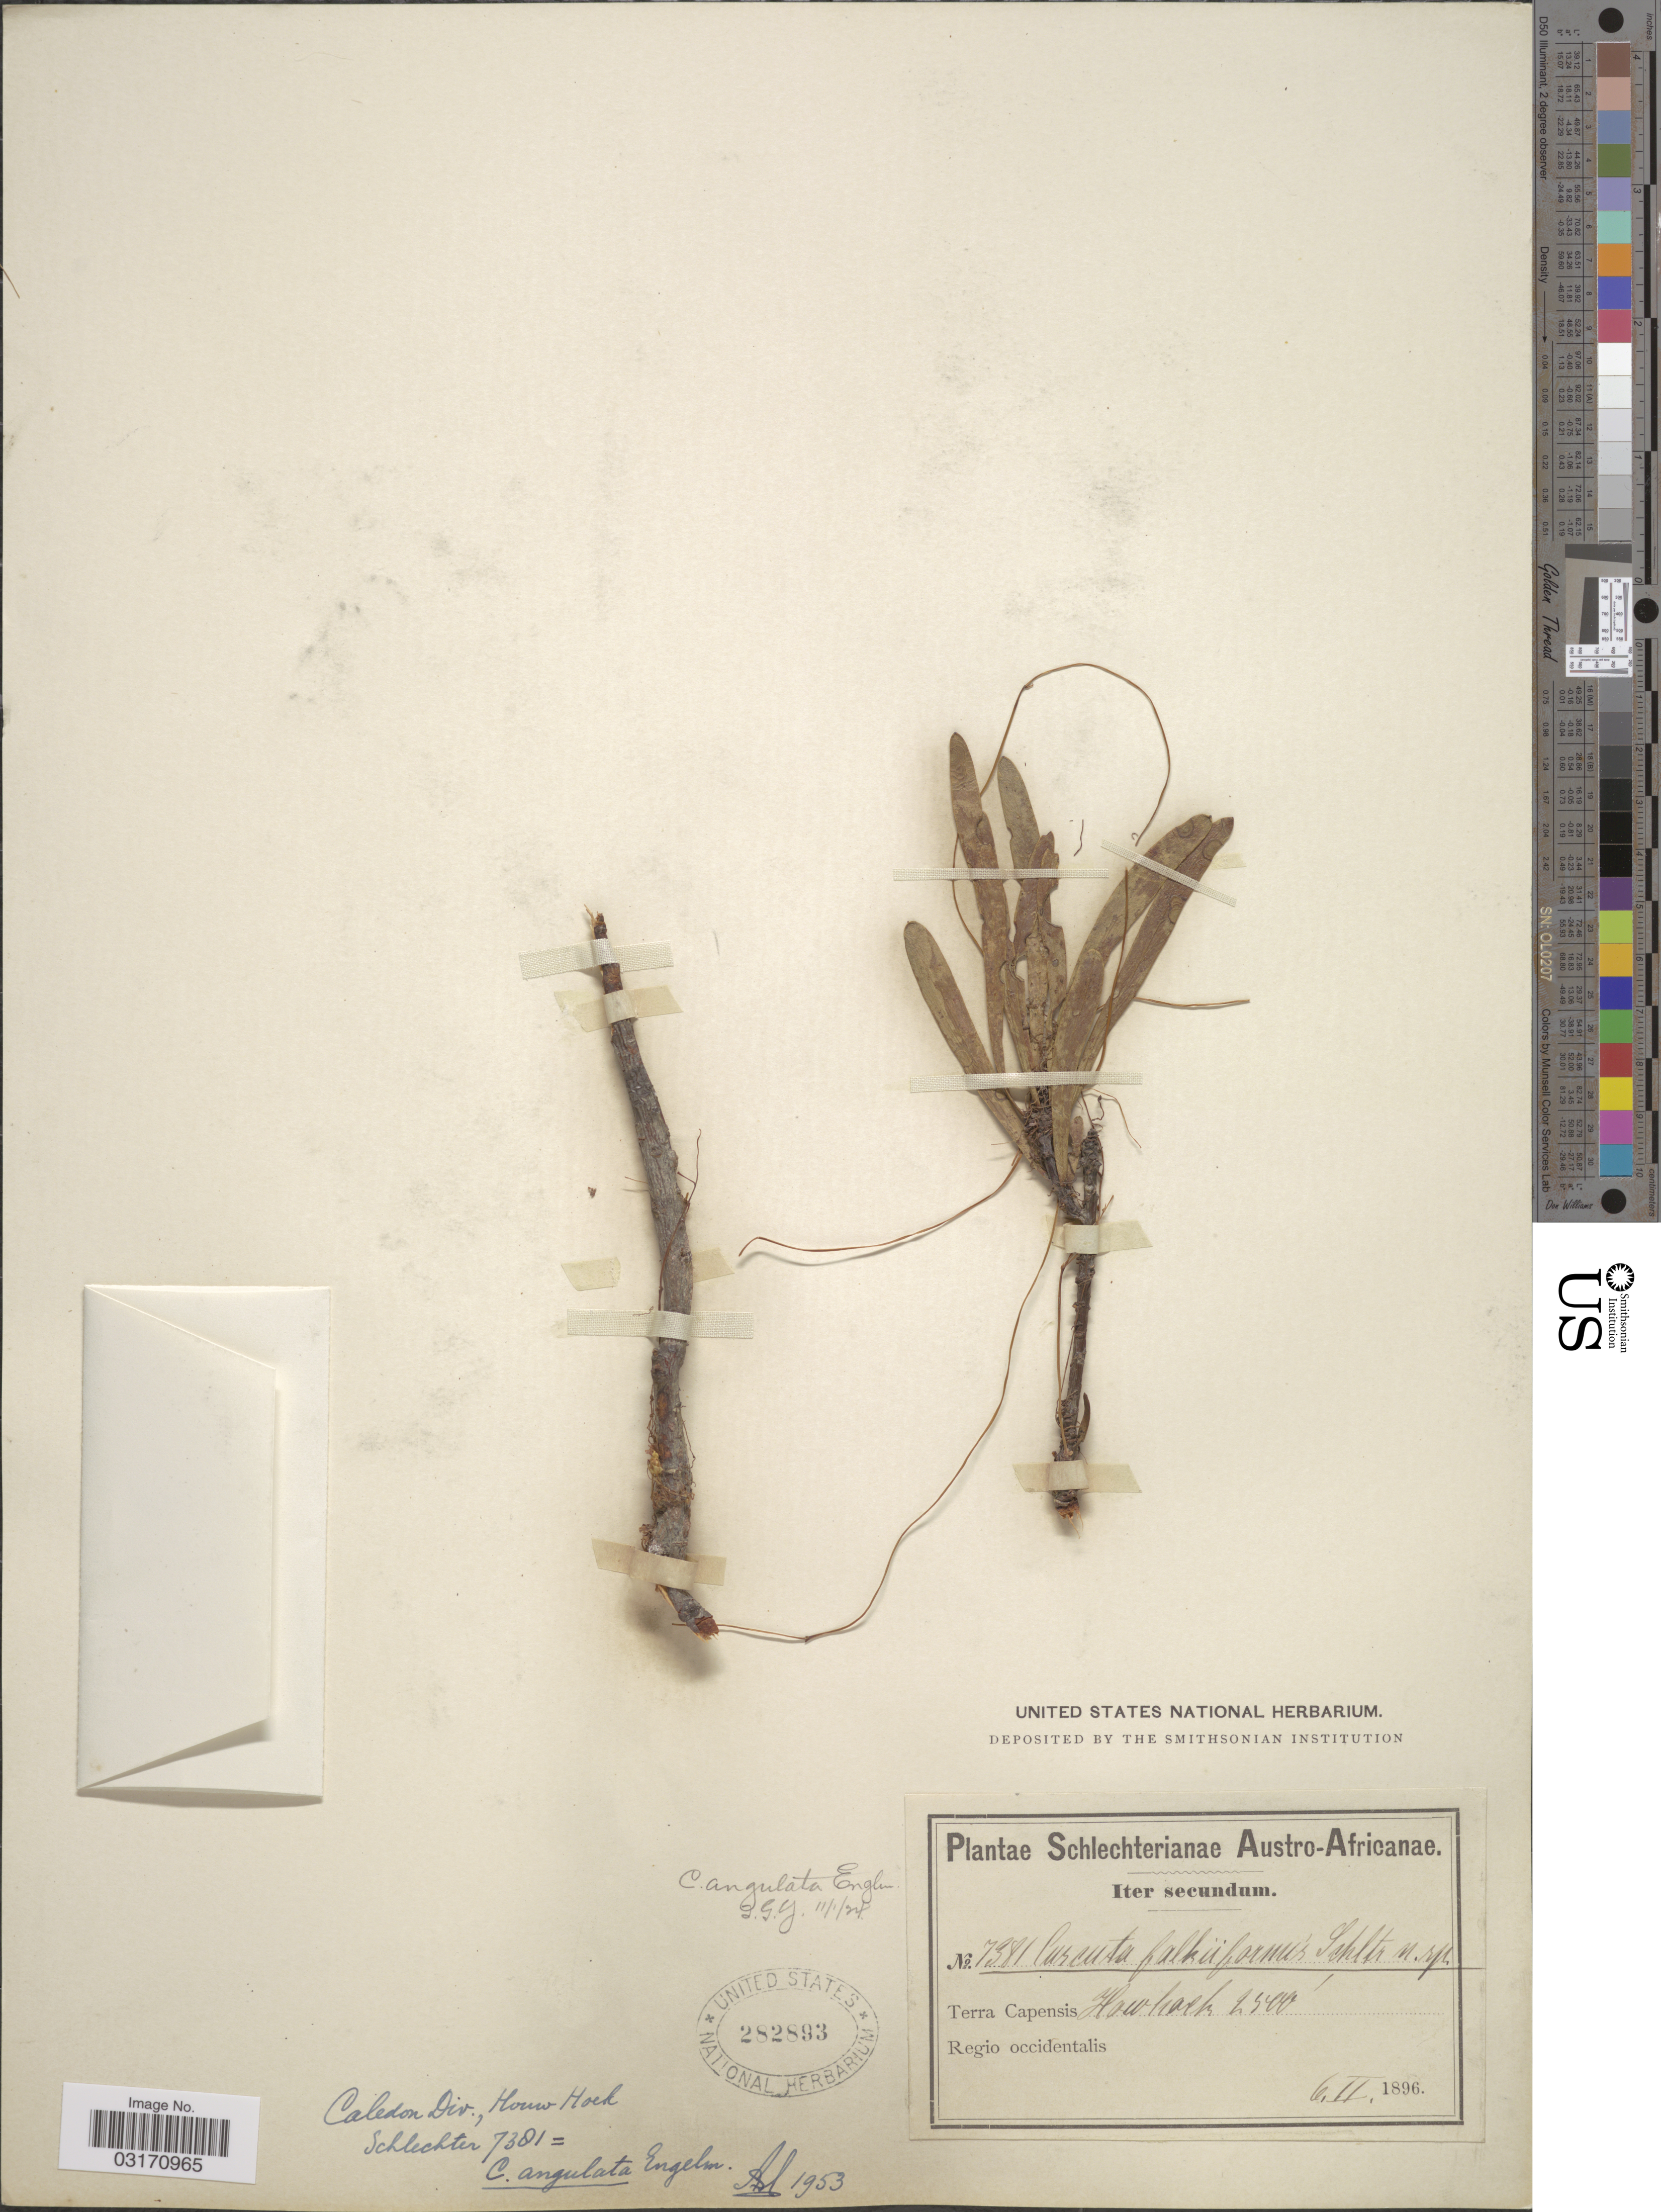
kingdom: Plantae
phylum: Tracheophyta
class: Magnoliopsida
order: Solanales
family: Convolvulaceae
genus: Cuscuta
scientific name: Cuscuta angulata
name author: Engelm.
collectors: Schlechter, --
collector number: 7381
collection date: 1896-02-06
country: South Africa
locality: Austro-Africanae. Terra Capensis, Houw Hoek. Regio occidentalis. Caledon Div.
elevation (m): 762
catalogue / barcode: US 282893